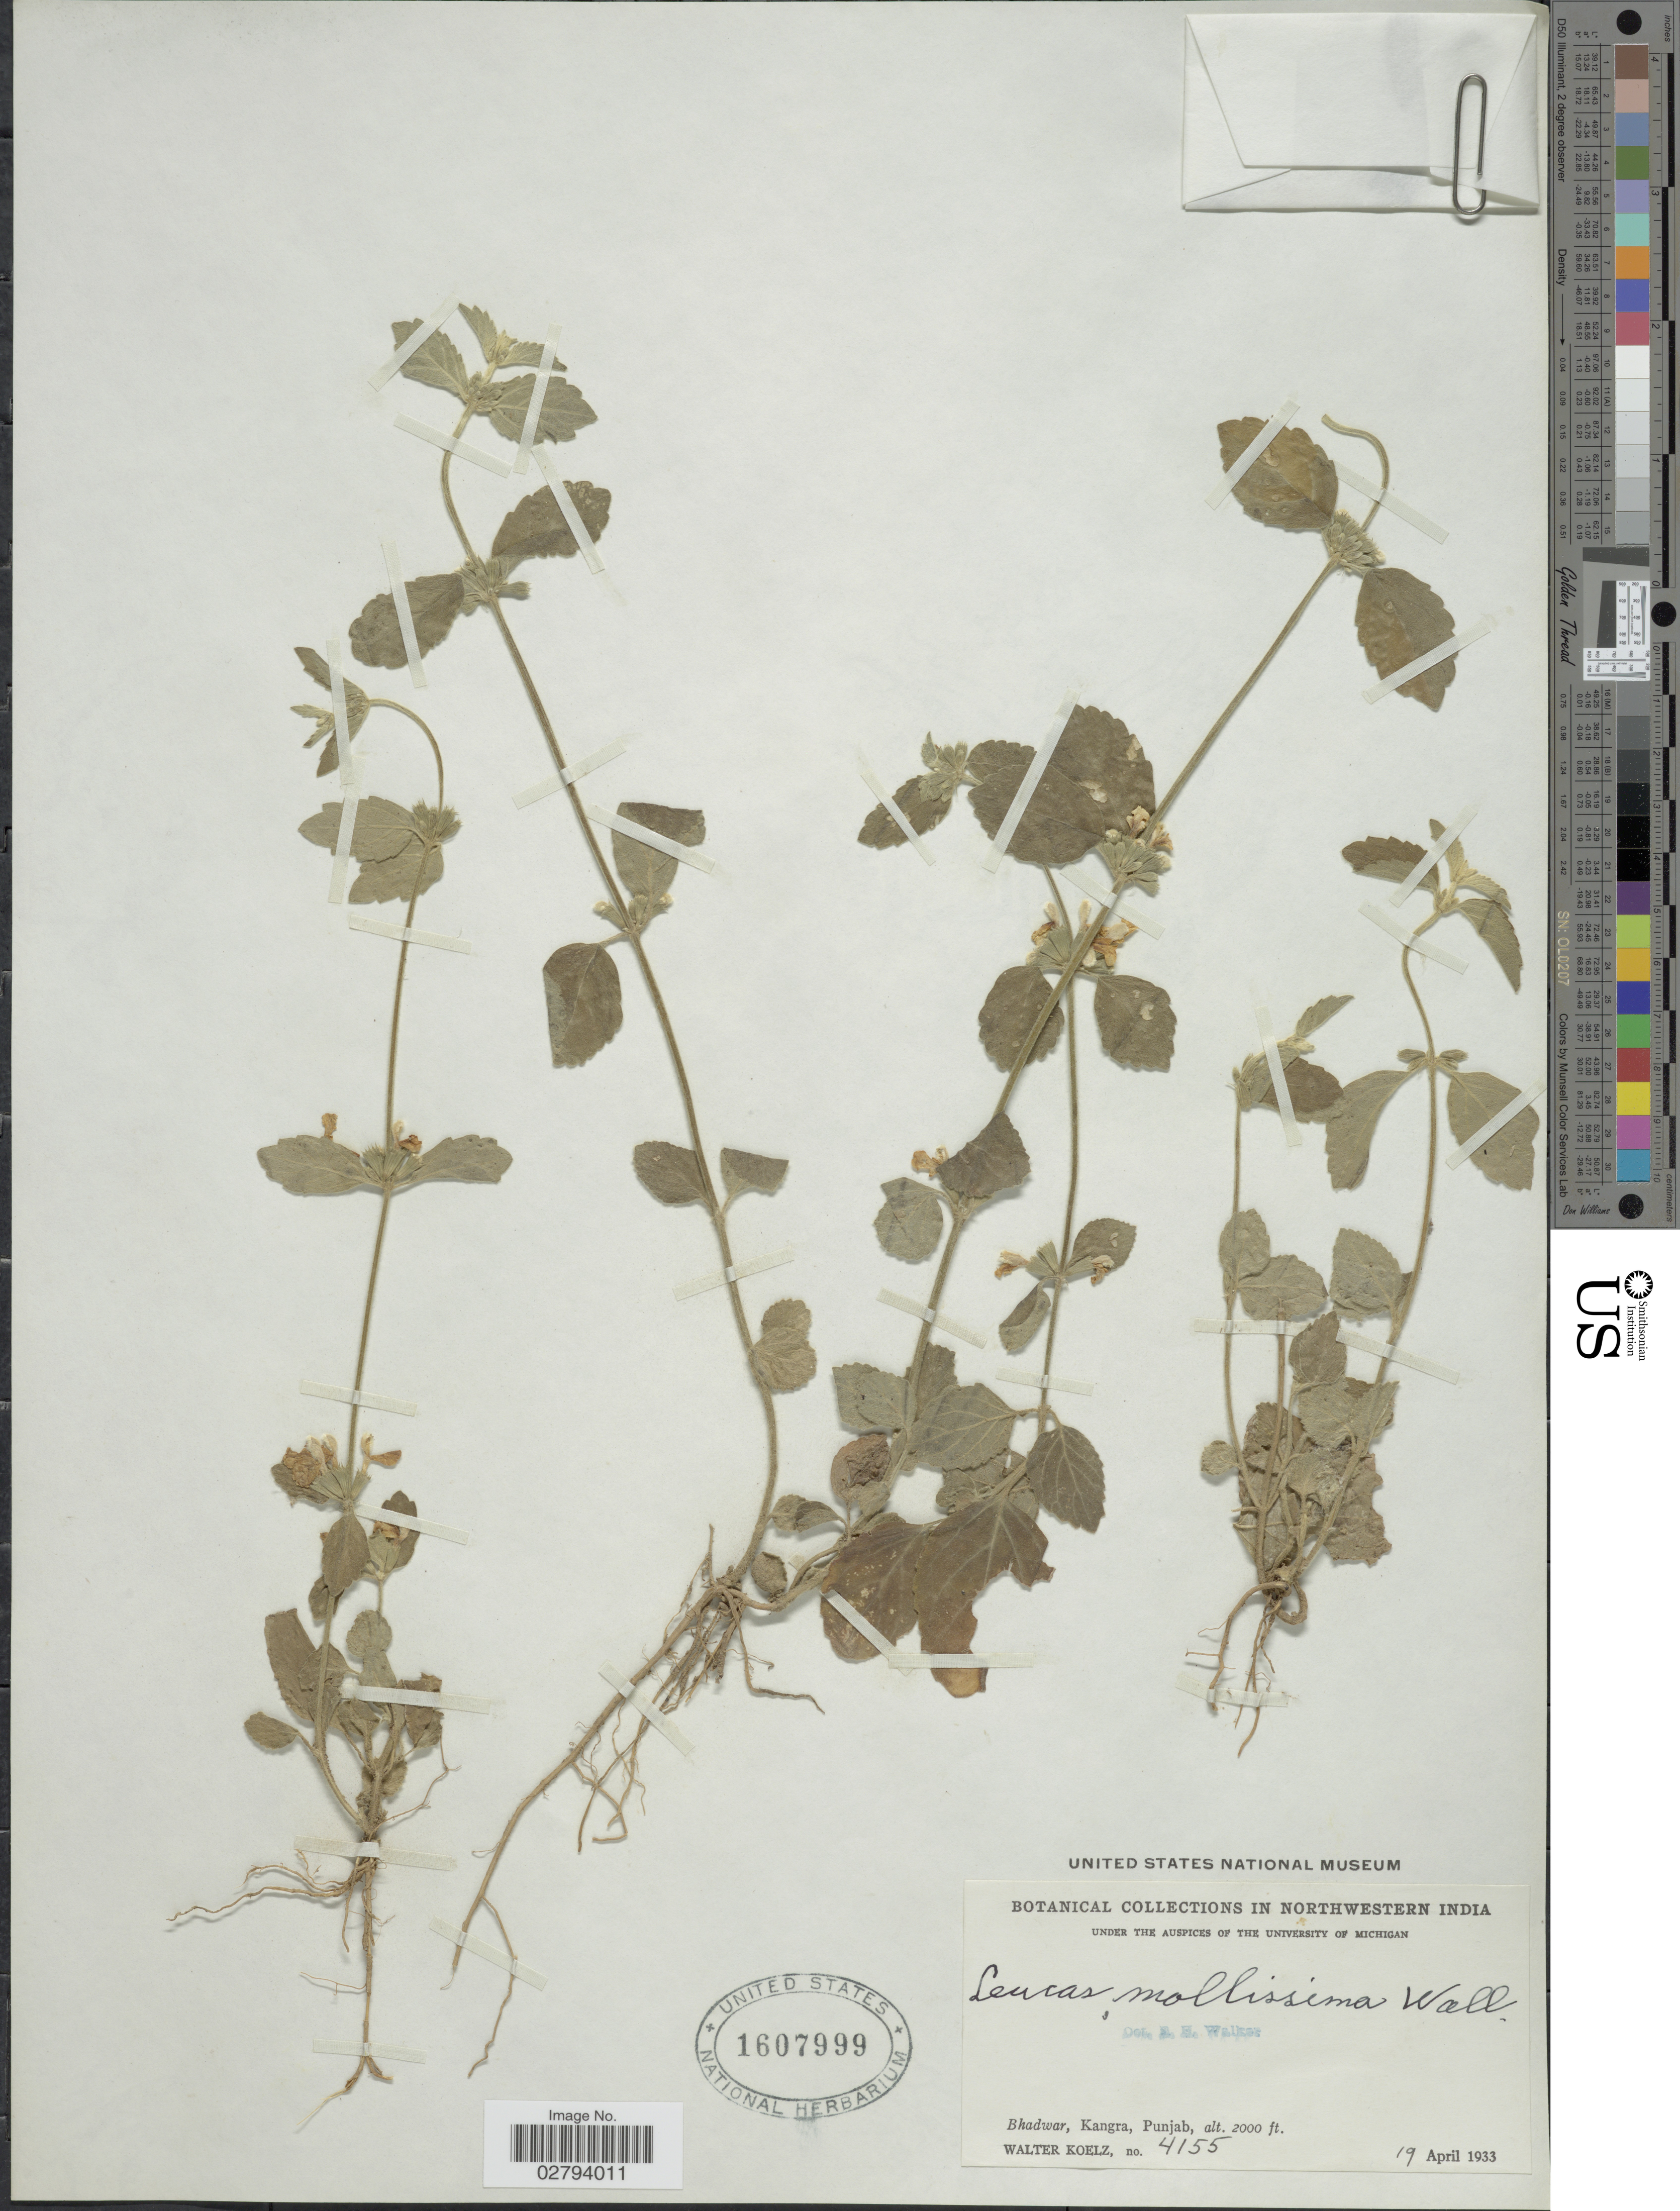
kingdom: Plantae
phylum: Tracheophyta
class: Magnoliopsida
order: Lamiales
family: Lamiaceae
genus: Leucas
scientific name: Leucas mollissima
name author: Gürke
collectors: W. N. Koelz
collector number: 4155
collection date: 1933-04-19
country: India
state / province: Himachal Pradesh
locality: Northwestern India, Bhadwar, Kangra, Punjab.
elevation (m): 610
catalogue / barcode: US 1607999